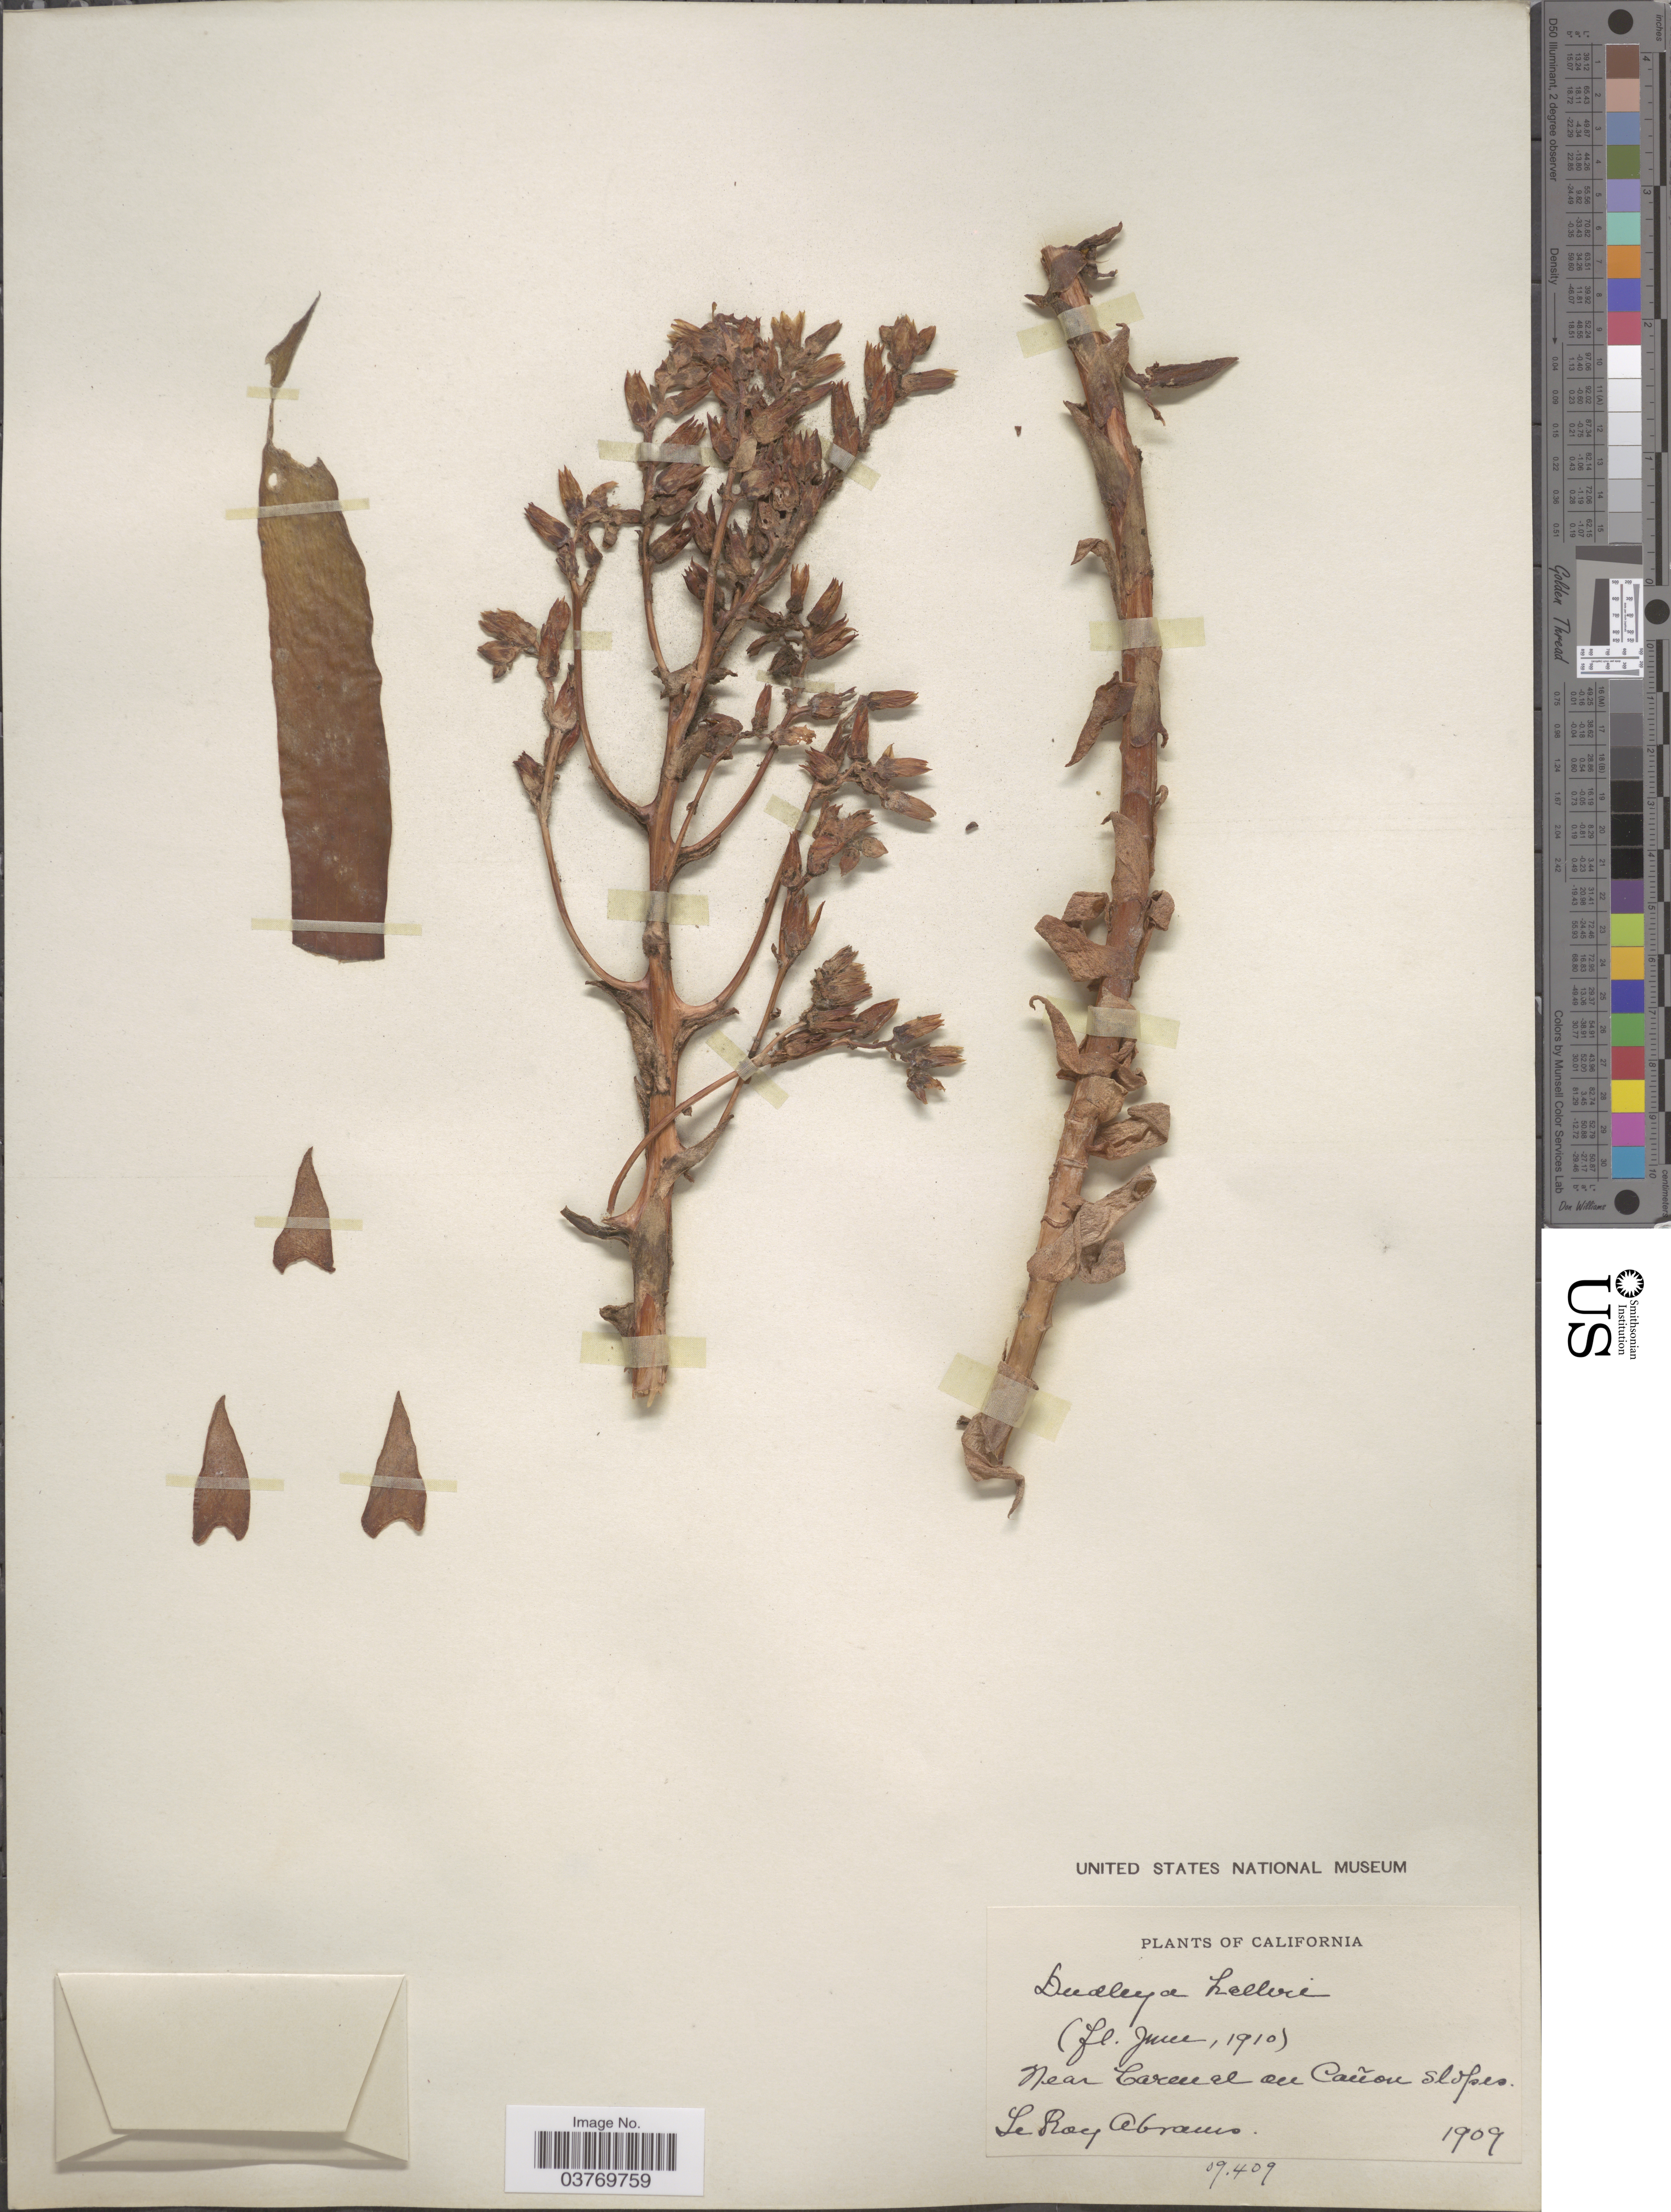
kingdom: Plantae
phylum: Tracheophyta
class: Magnoliopsida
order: Saxifragales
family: Crassulaceae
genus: Dudleya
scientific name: Dudleya helleri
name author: Rose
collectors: L. Abrams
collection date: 1909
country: United States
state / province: California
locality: Near Carmel on Cañon Slopes.